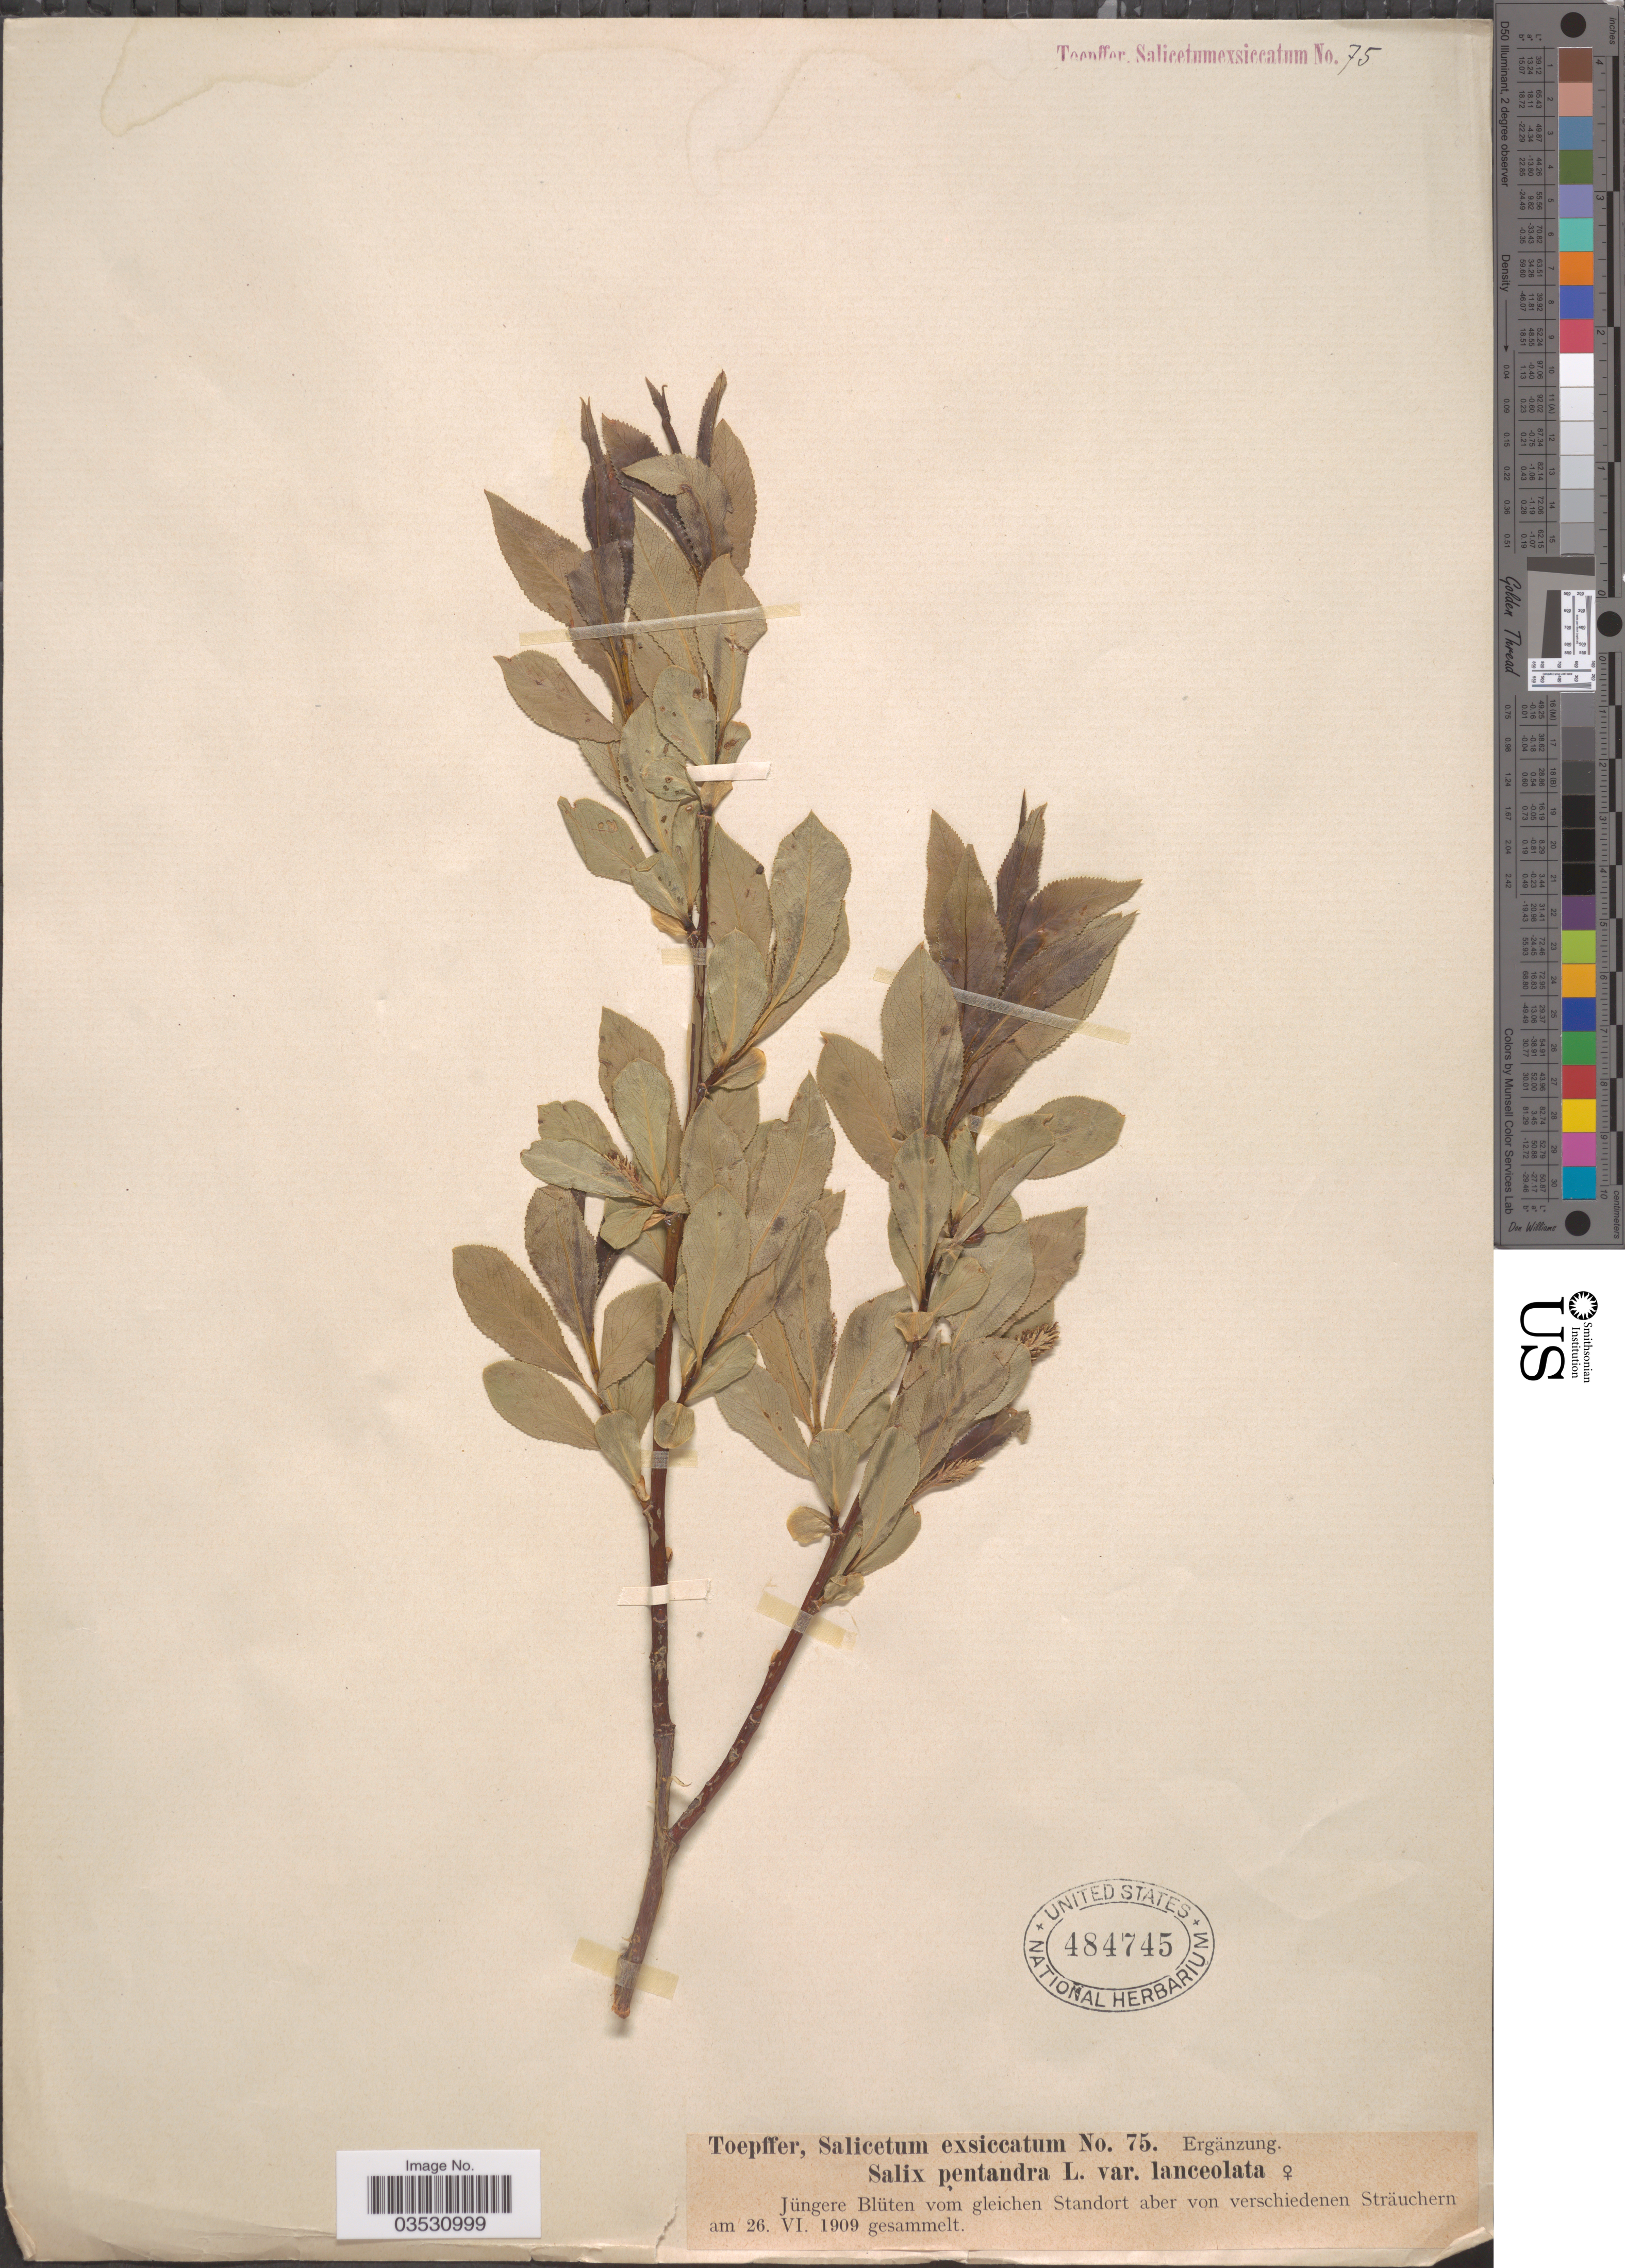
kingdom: Plantae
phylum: Tracheophyta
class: Magnoliopsida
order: Malpighiales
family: Salicaceae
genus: Salix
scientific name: Salix pentandra var. lanceolata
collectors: A. Toepffer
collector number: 75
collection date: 1909-06-26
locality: Jüngere Blüten vom gleichen Standort aber von verschiedenen Sträuchern.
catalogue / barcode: US 484745